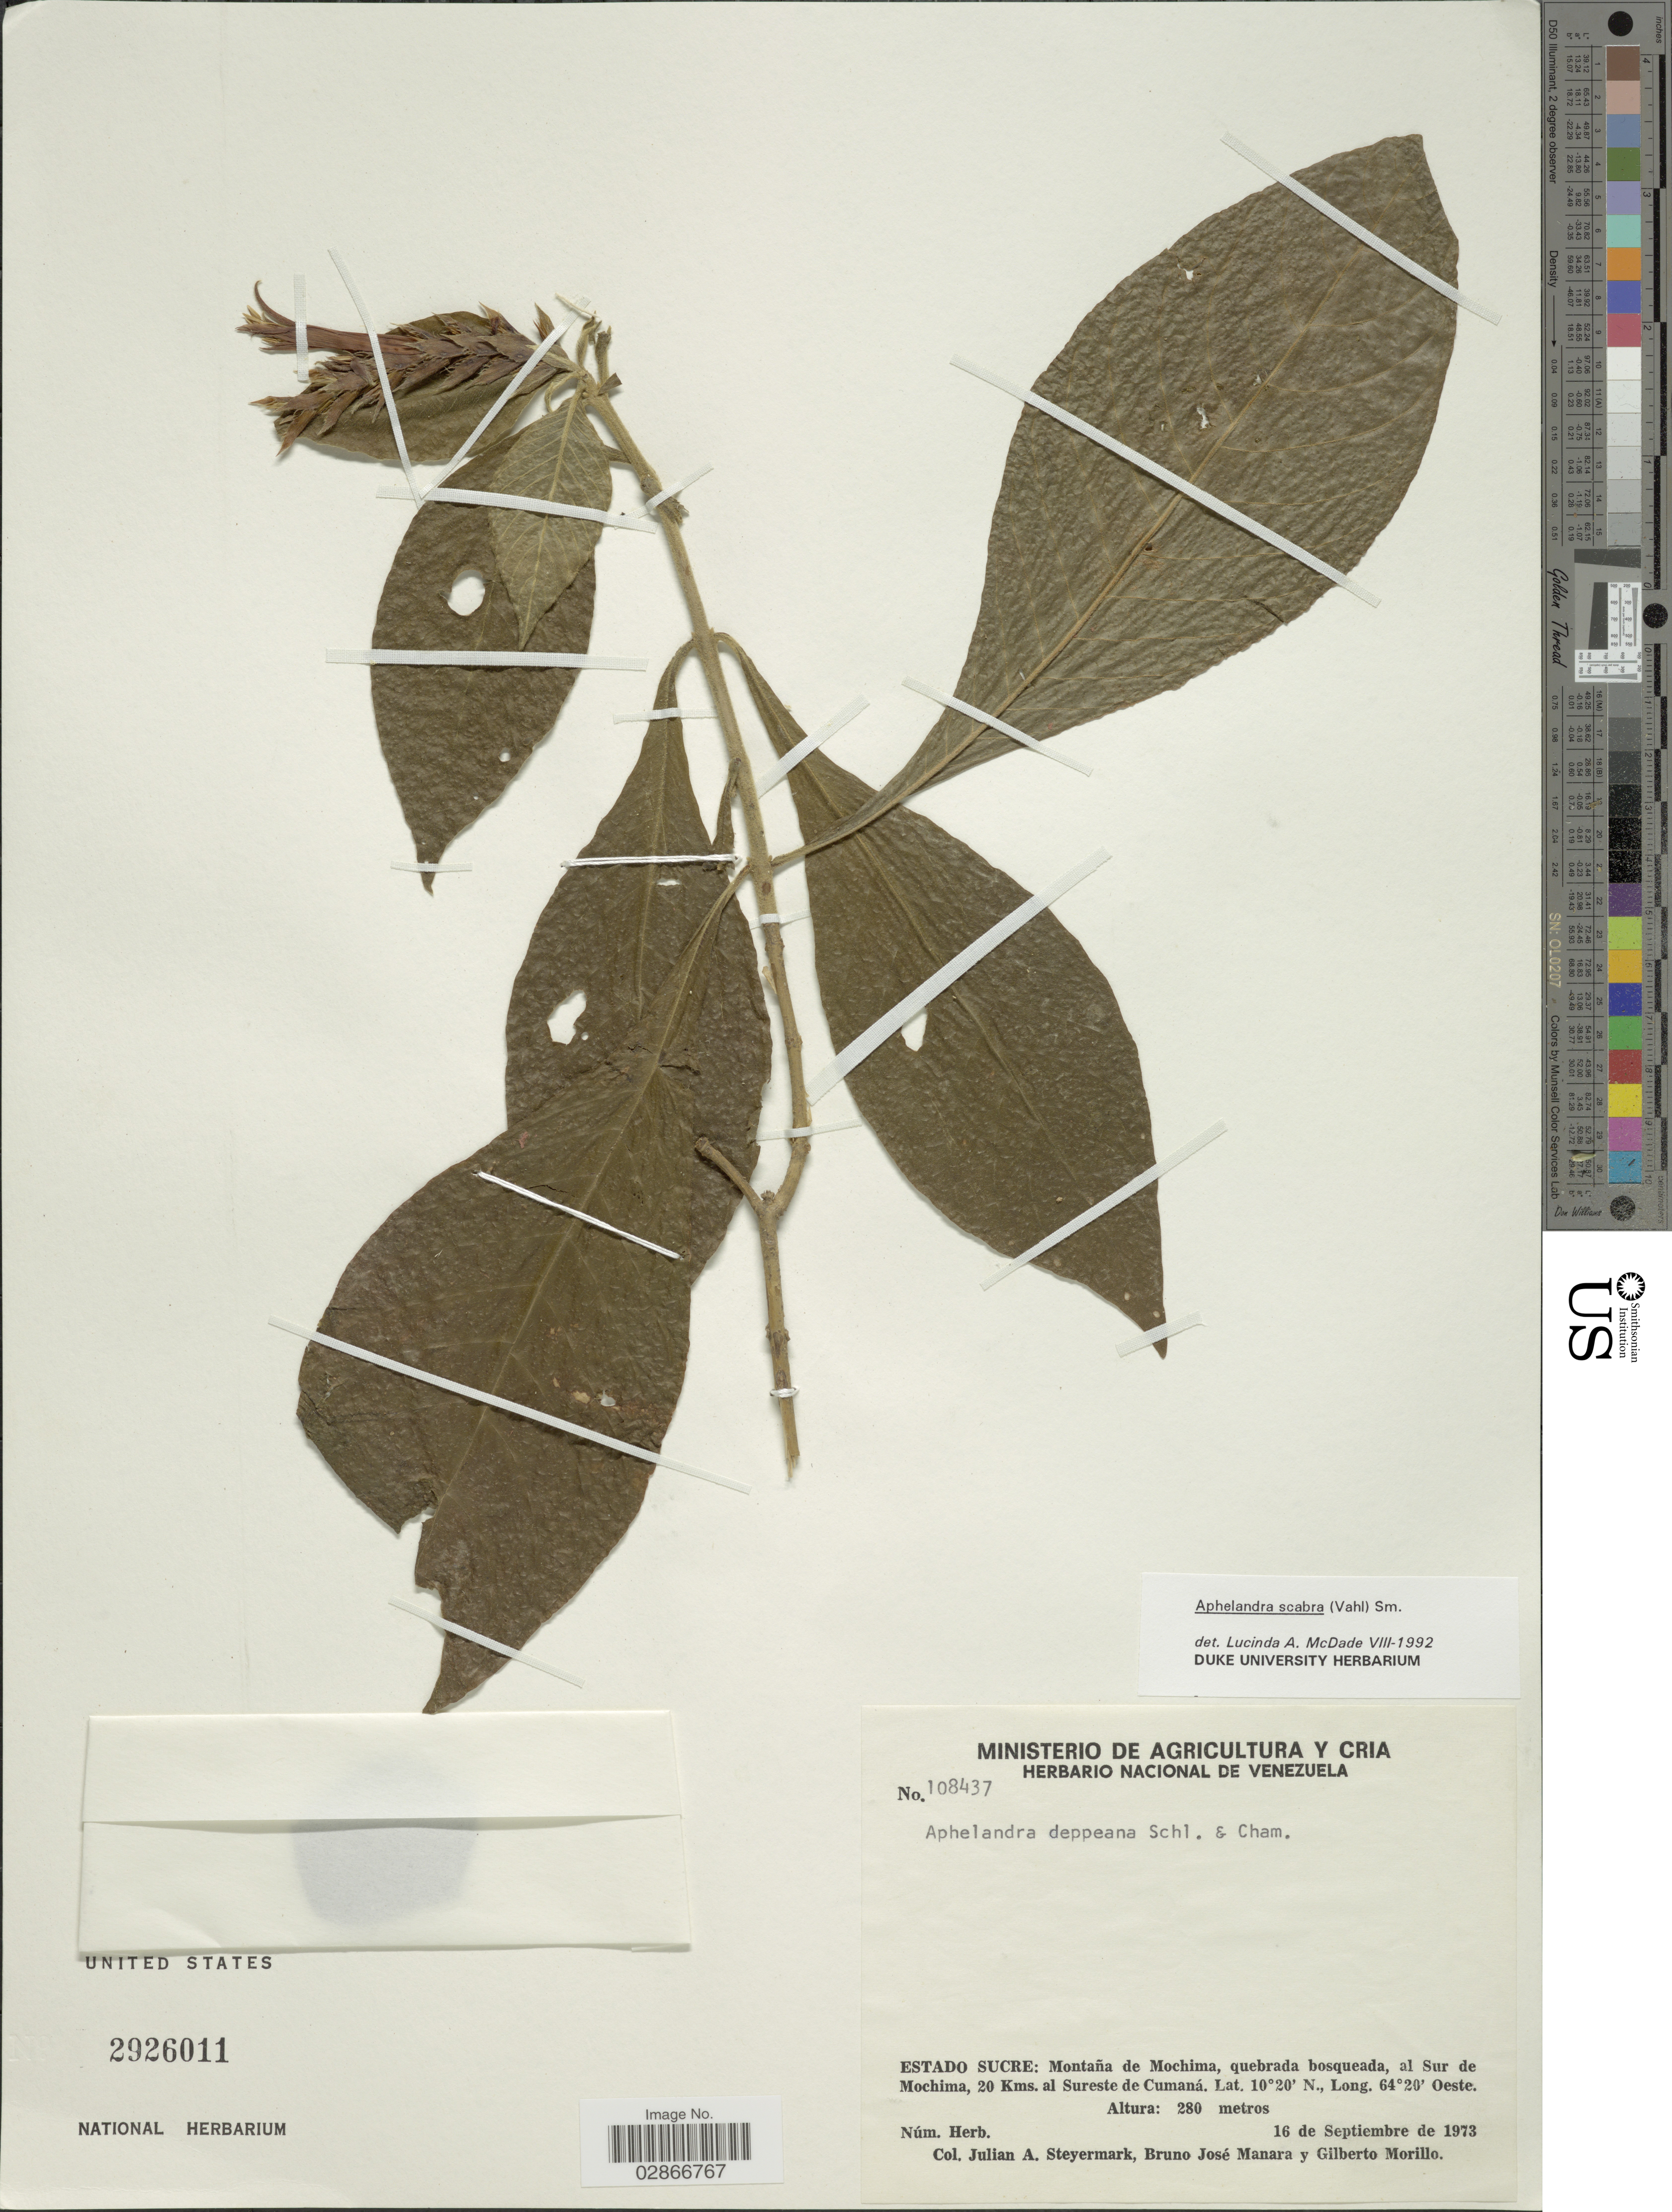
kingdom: Plantae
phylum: Tracheophyta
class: Magnoliopsida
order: Lamiales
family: Acanthaceae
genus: Aphelandra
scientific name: Aphelandra deppeana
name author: Schltdl. & Cham.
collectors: J. Steyermark, B. Manara & G. N. Morillo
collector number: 108437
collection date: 1972-09-16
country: Colombia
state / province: Sucre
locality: Montaña de Mochima, quebrada bosqueada, al Sur de Mochima, 20 Kms. al Sureste de Cumaná.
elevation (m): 280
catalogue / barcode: US 2926011